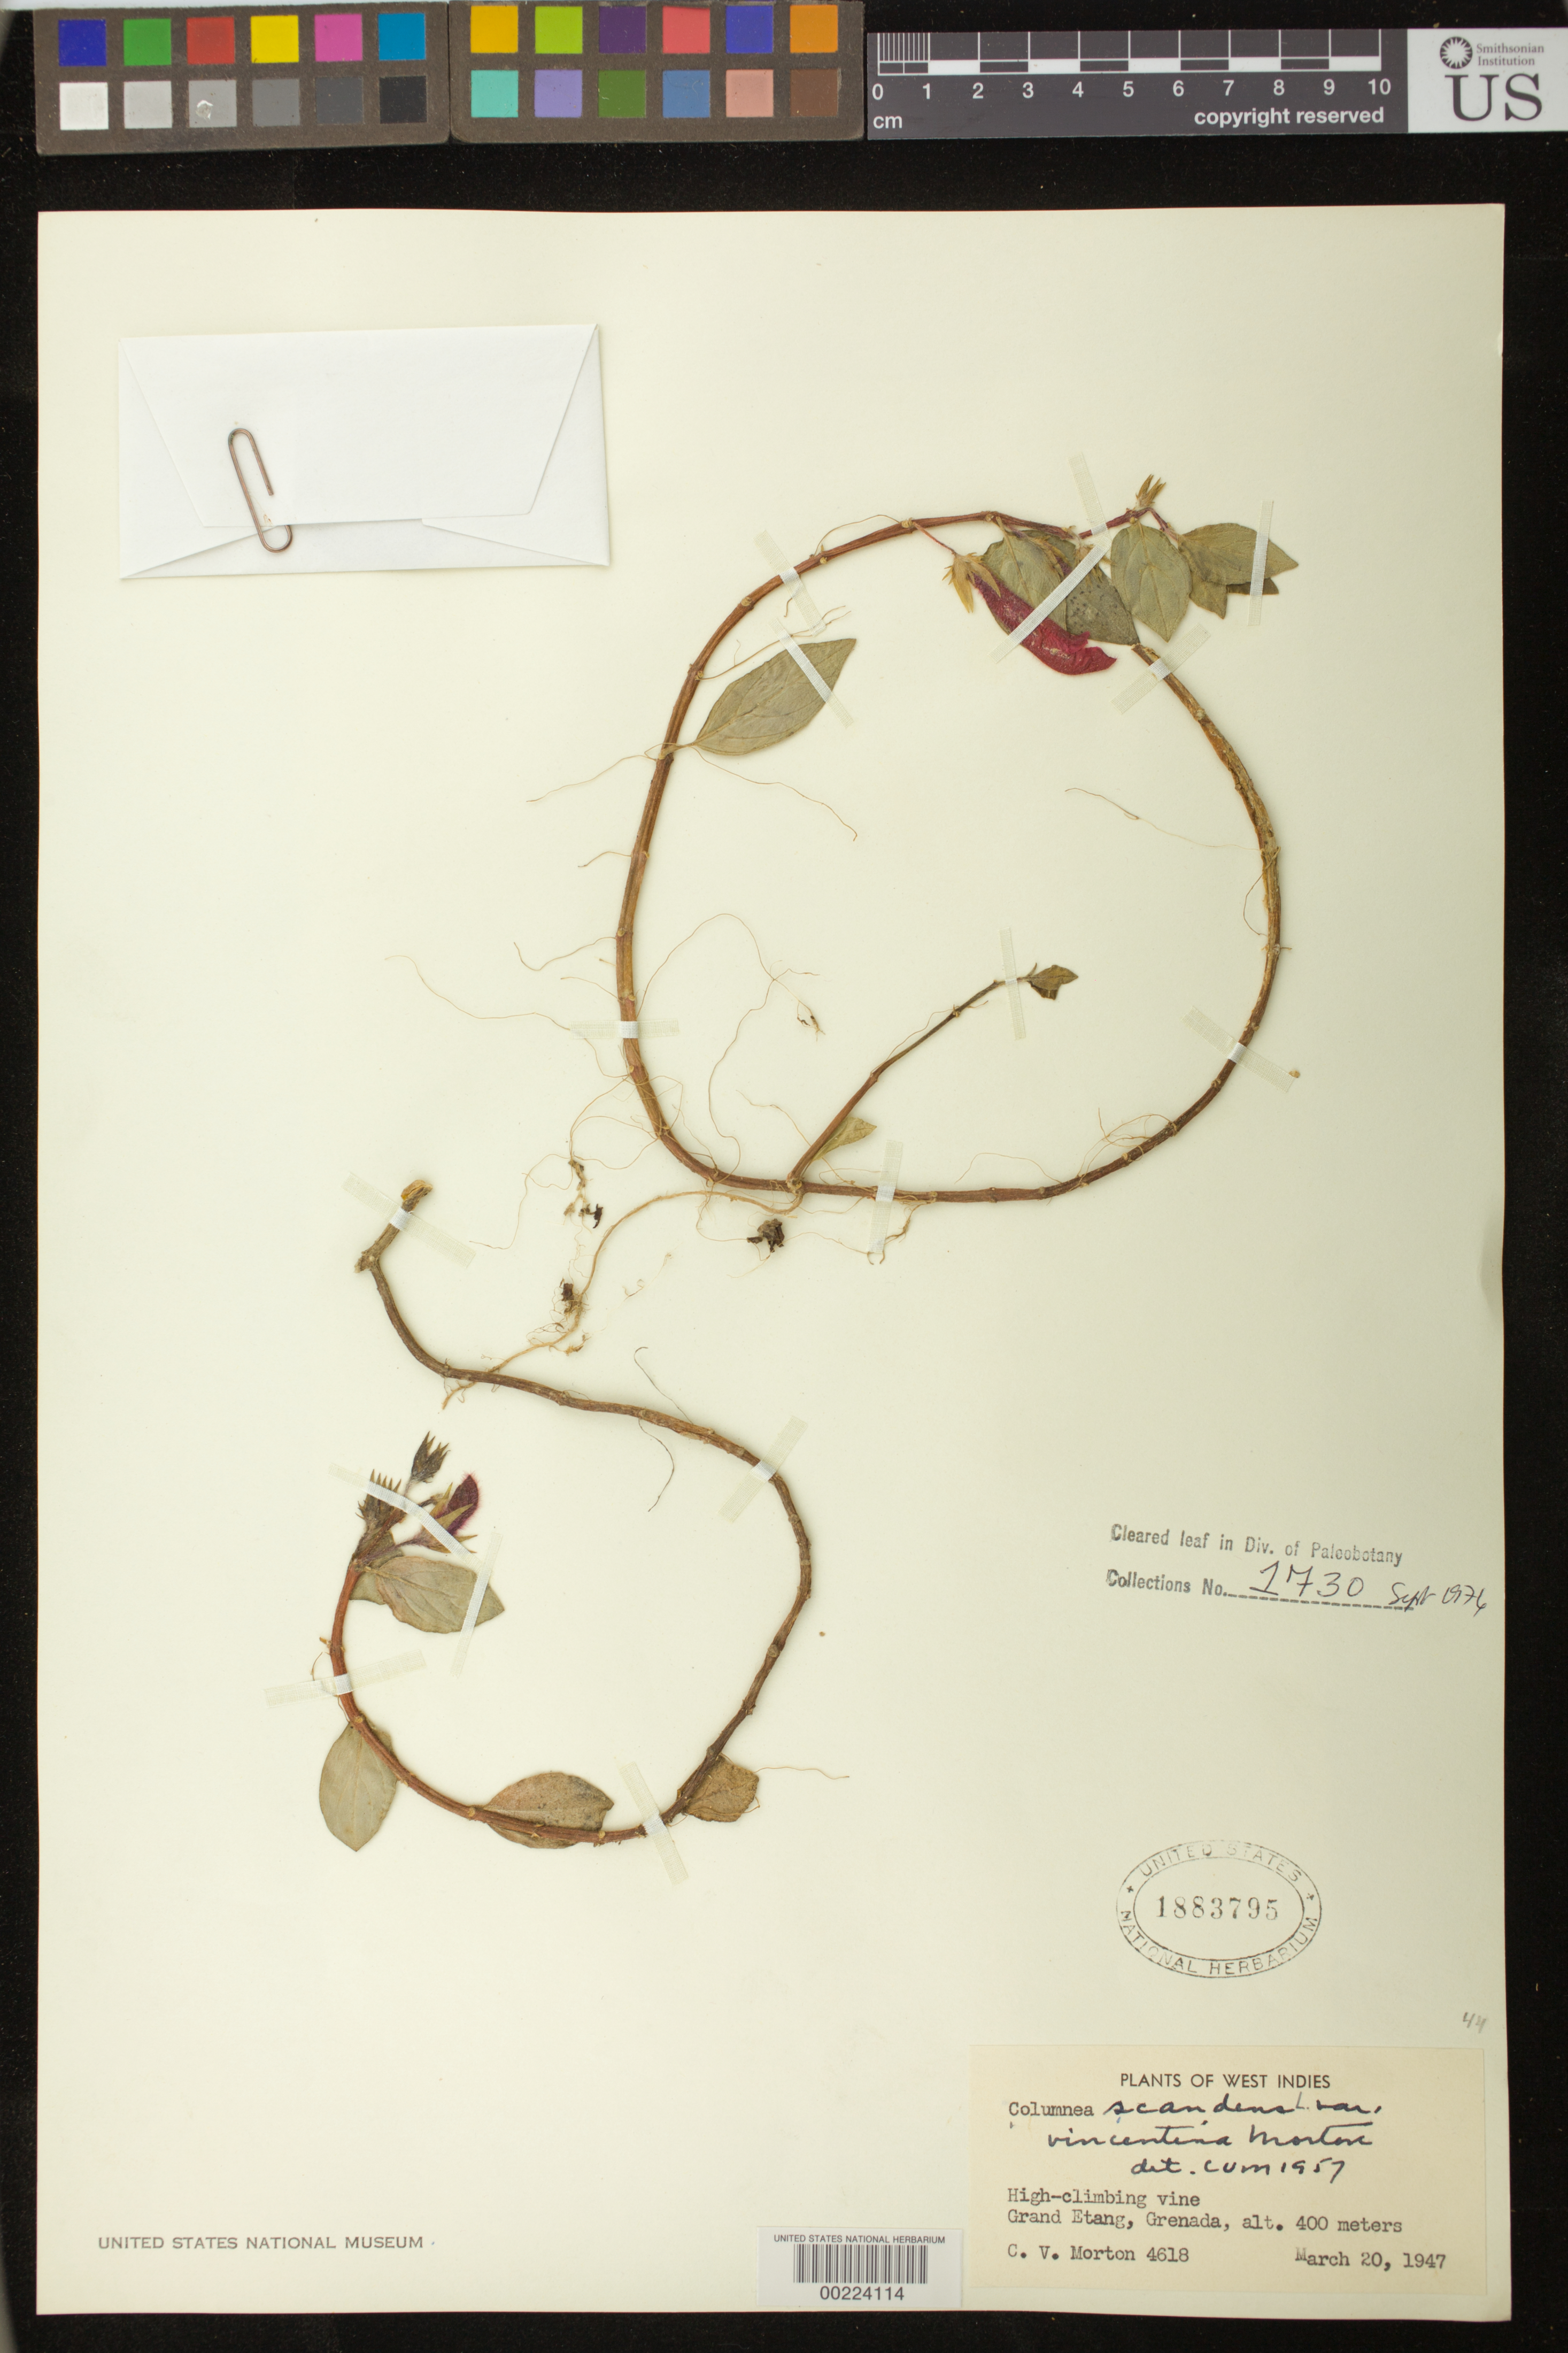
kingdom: Plantae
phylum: Tracheophyta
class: Magnoliopsida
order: Lamiales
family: Gesneriaceae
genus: Columnea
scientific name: Columnea scandens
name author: L.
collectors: C. V. Morton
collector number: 4618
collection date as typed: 20 Mar 1947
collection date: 1947-03-20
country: Grenada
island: Grenada I.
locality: Grand Etang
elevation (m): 400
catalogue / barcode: US 1883795